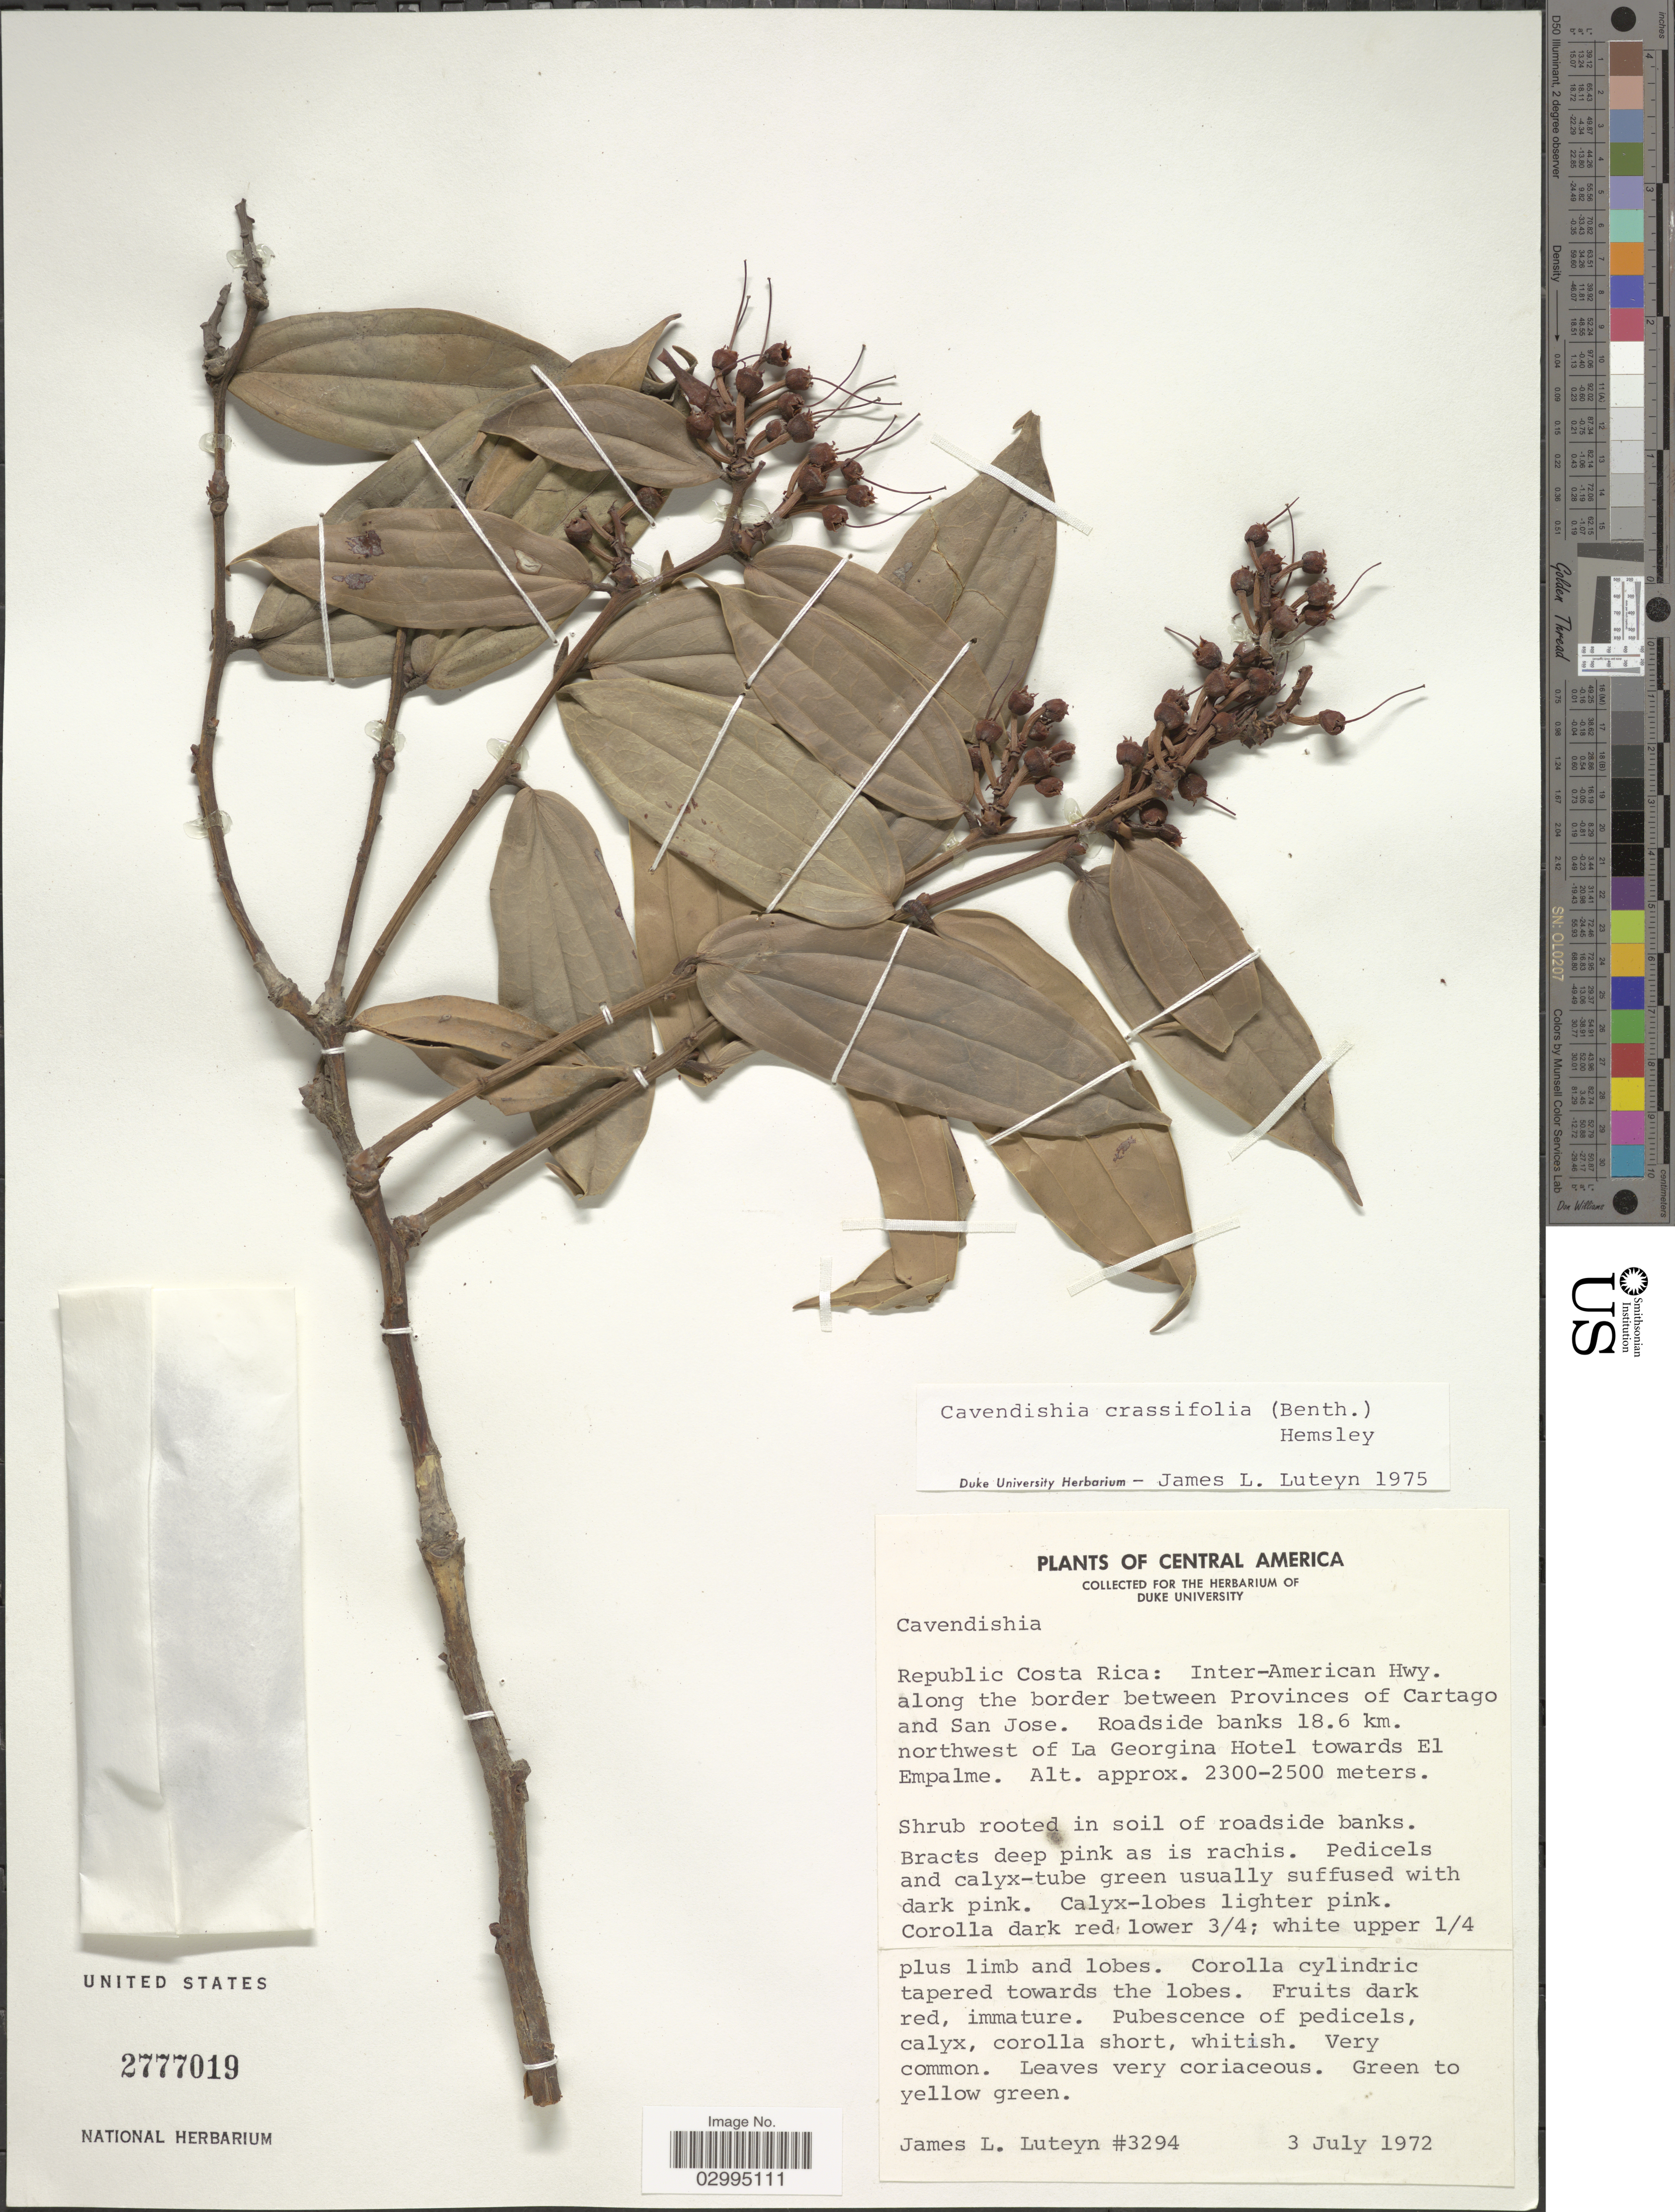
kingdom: Plantae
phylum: Tracheophyta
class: Magnoliopsida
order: Ericales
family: Ericaceae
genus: Cavendishia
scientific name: Cavendishia crassifolia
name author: (Benth.) Hemsl.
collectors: J. L. Luteyn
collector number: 3294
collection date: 1972-07-03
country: Costa Rica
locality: Republic of Costa Rica: Inter-American Hwy. along the border between Provinces of Cartago and San Jose. Roadside banks 18.6 km. northwest of La Georgina Hotel towards El Empalme.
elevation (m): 2300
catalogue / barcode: US 2777019